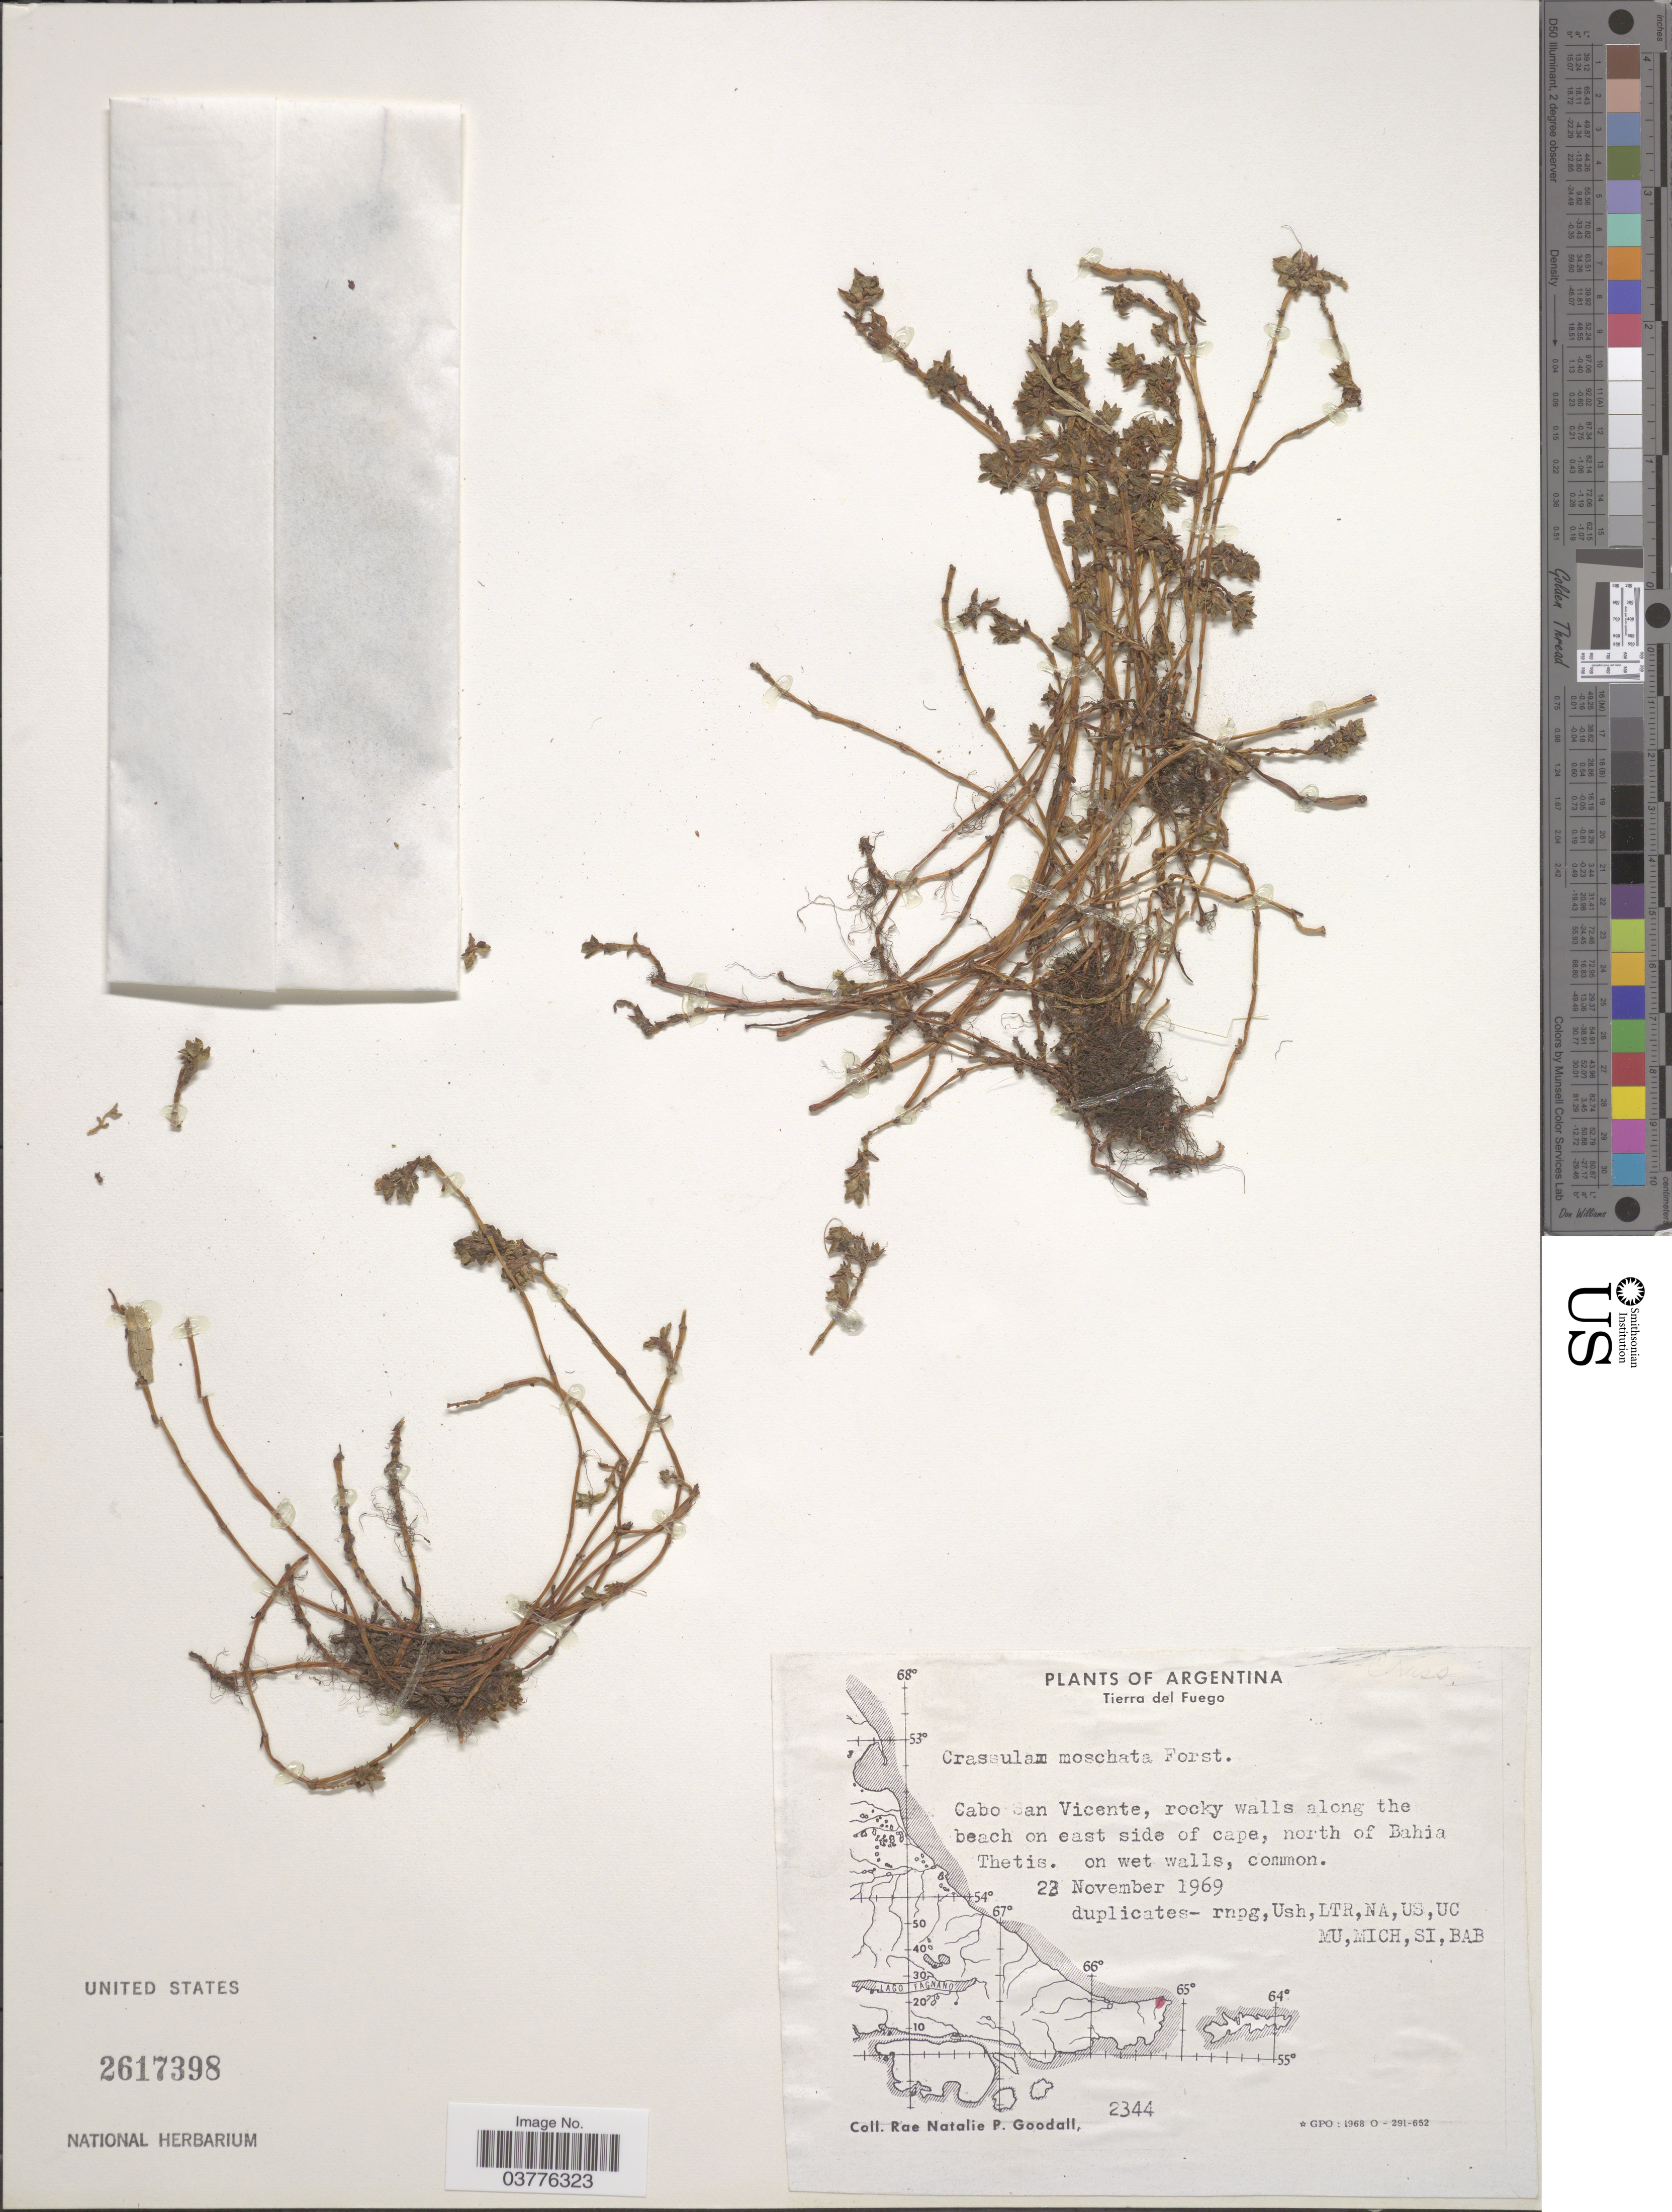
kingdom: Plantae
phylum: Tracheophyta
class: Magnoliopsida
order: Saxifragales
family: Crassulaceae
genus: Crassula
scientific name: Crassula moschata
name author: G. Forst.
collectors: R. Goodall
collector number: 2344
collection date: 1969-11-23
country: Argentina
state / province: Tierra del Fuego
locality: Cabo San Vicente, rocky wallls along the beach on east side of cape, north of Bahia Thetis.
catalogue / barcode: US 2617398